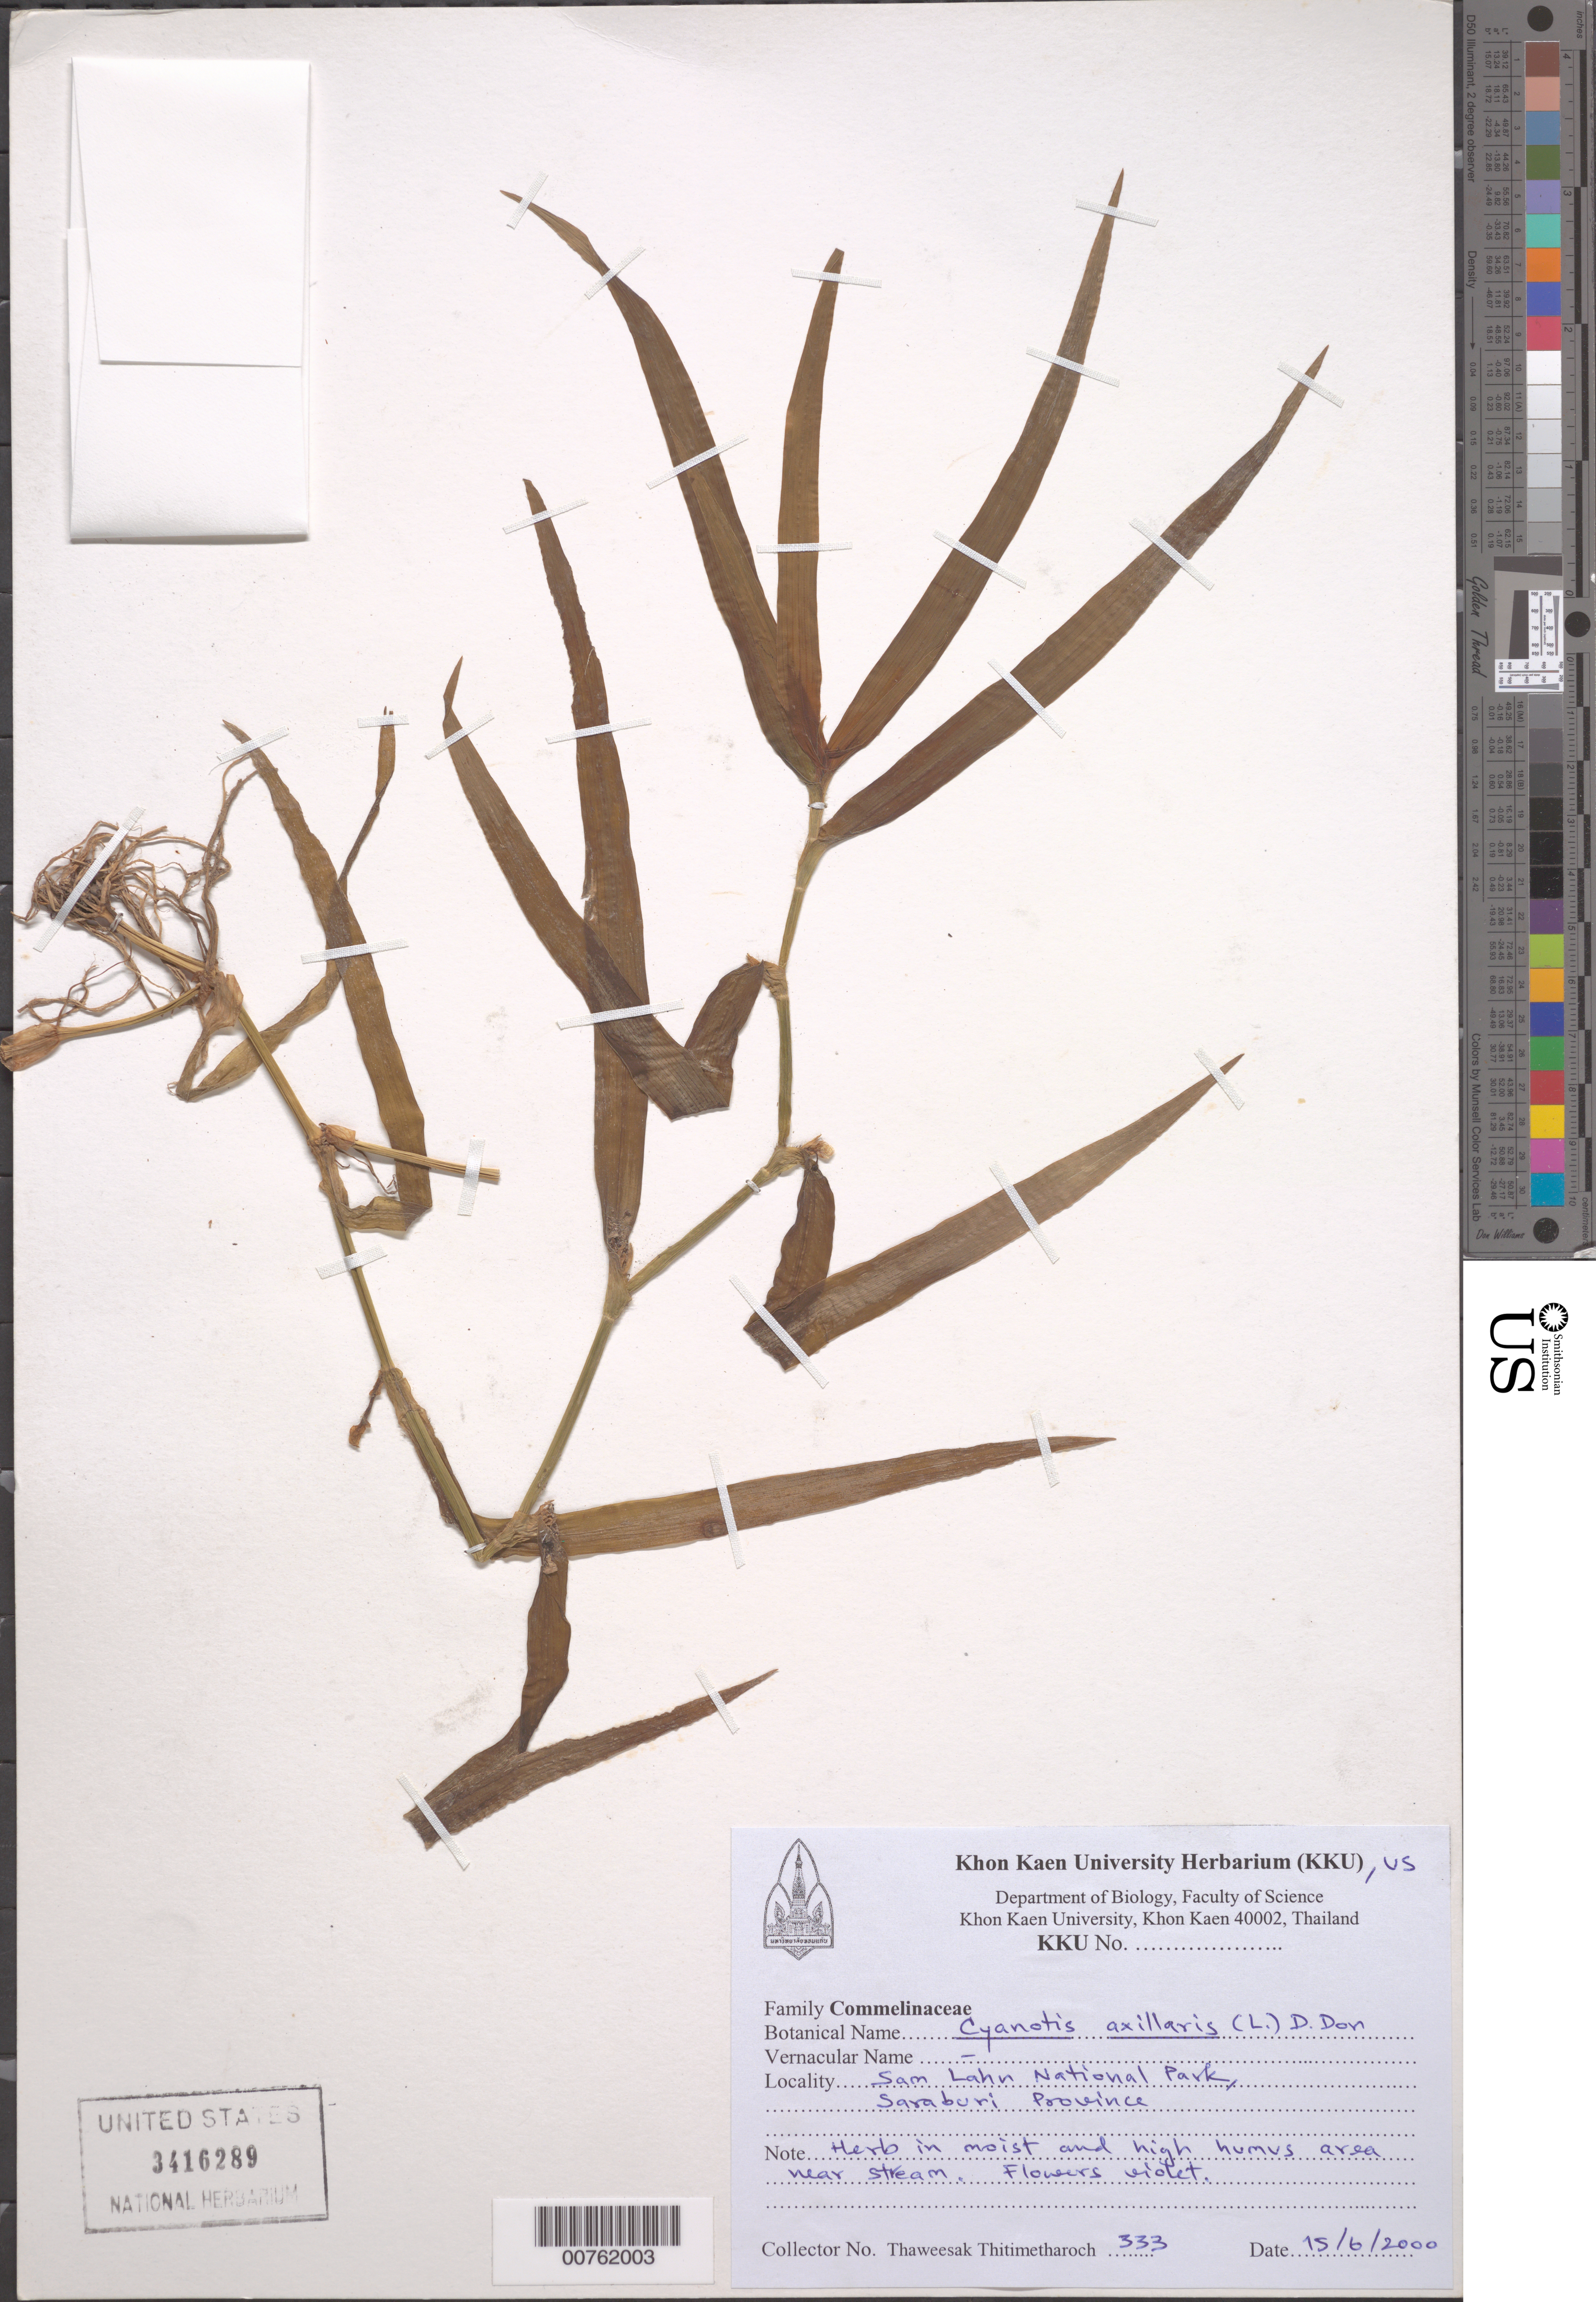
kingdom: Plantae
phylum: Tracheophyta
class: Liliopsida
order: Commelinales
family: Commelinaceae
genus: Cyanotis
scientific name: Cyanotis axillaris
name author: (L.) D. Don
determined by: Faden, Robert B., (US), Smithsonian Institution - National Museum of Natural History (UNITED STATES)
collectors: T. Thitimetharoch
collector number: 333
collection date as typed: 15 Jun 2000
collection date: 2000-06-15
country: Thailand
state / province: Saraburi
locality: Sam Lahn National Park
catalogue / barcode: US 3416289